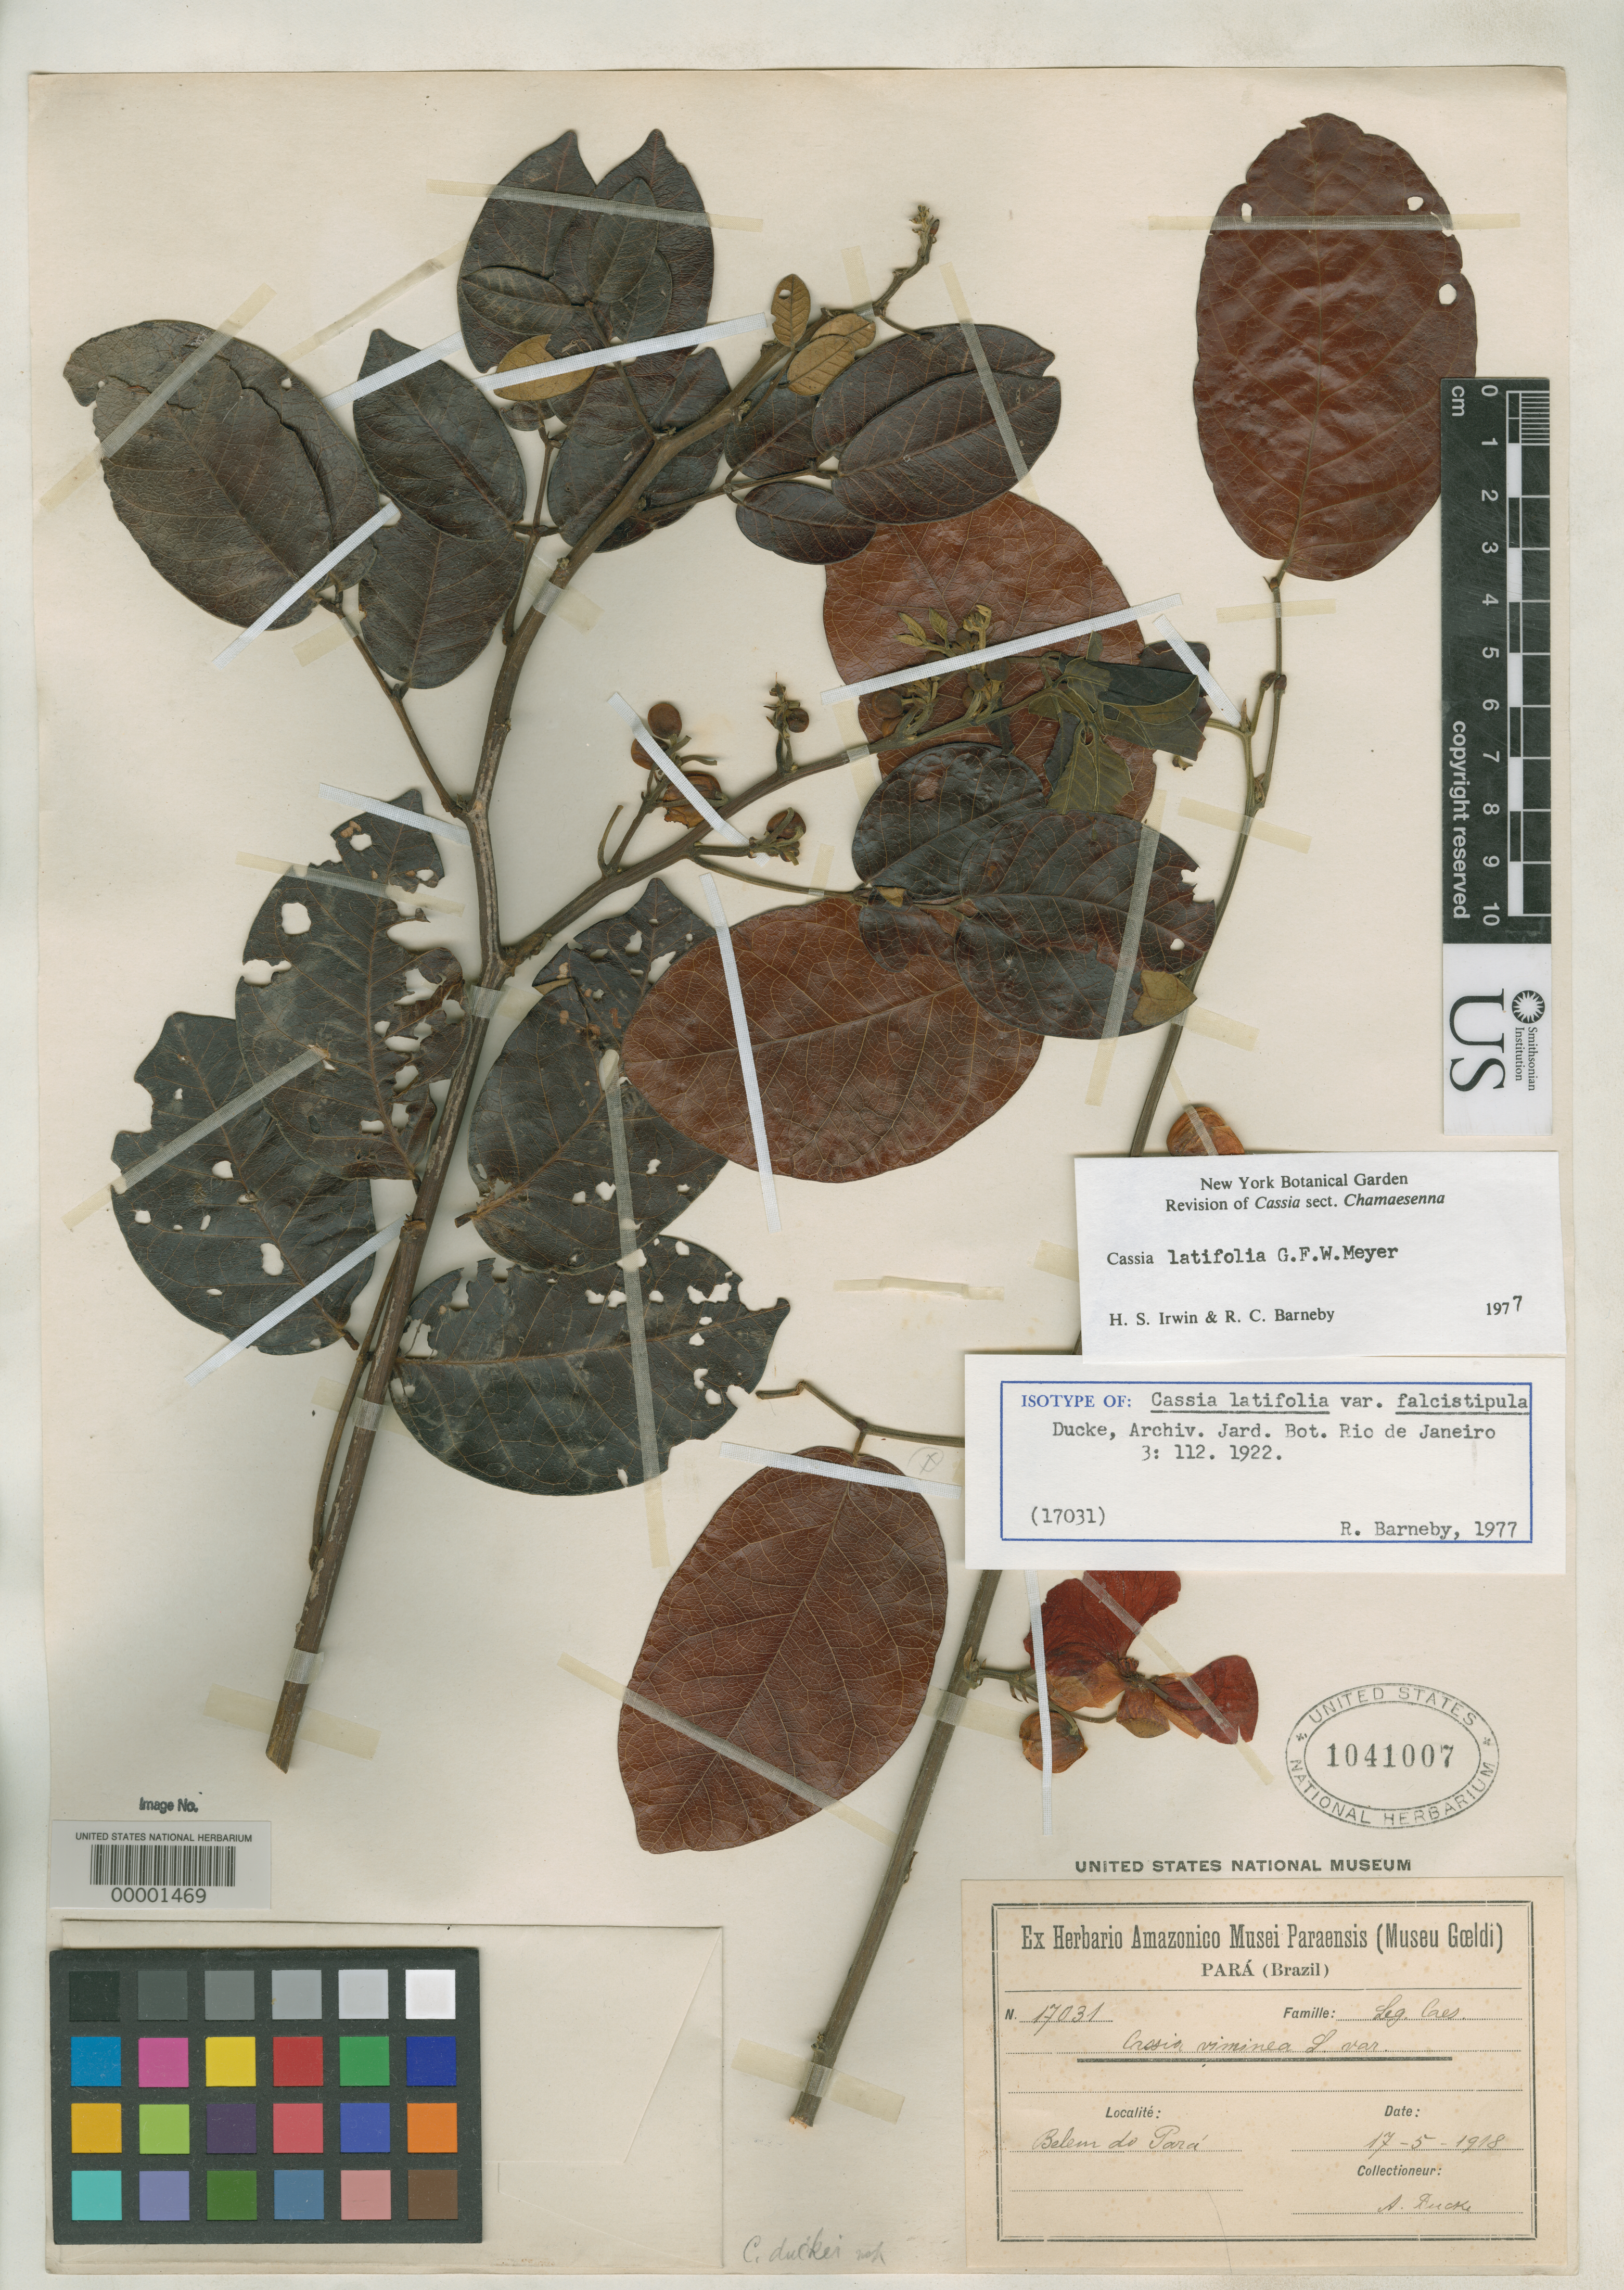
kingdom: Plantae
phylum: Tracheophyta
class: Magnoliopsida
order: Fabales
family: Fabaceae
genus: Cassia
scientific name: Cassia latifolia var. falcistipula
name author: Ducke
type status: Isotype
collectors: A. Ducke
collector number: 17031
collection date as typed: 17 May 1918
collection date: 1918-05-17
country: Brazil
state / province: Pará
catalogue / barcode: US 1041007